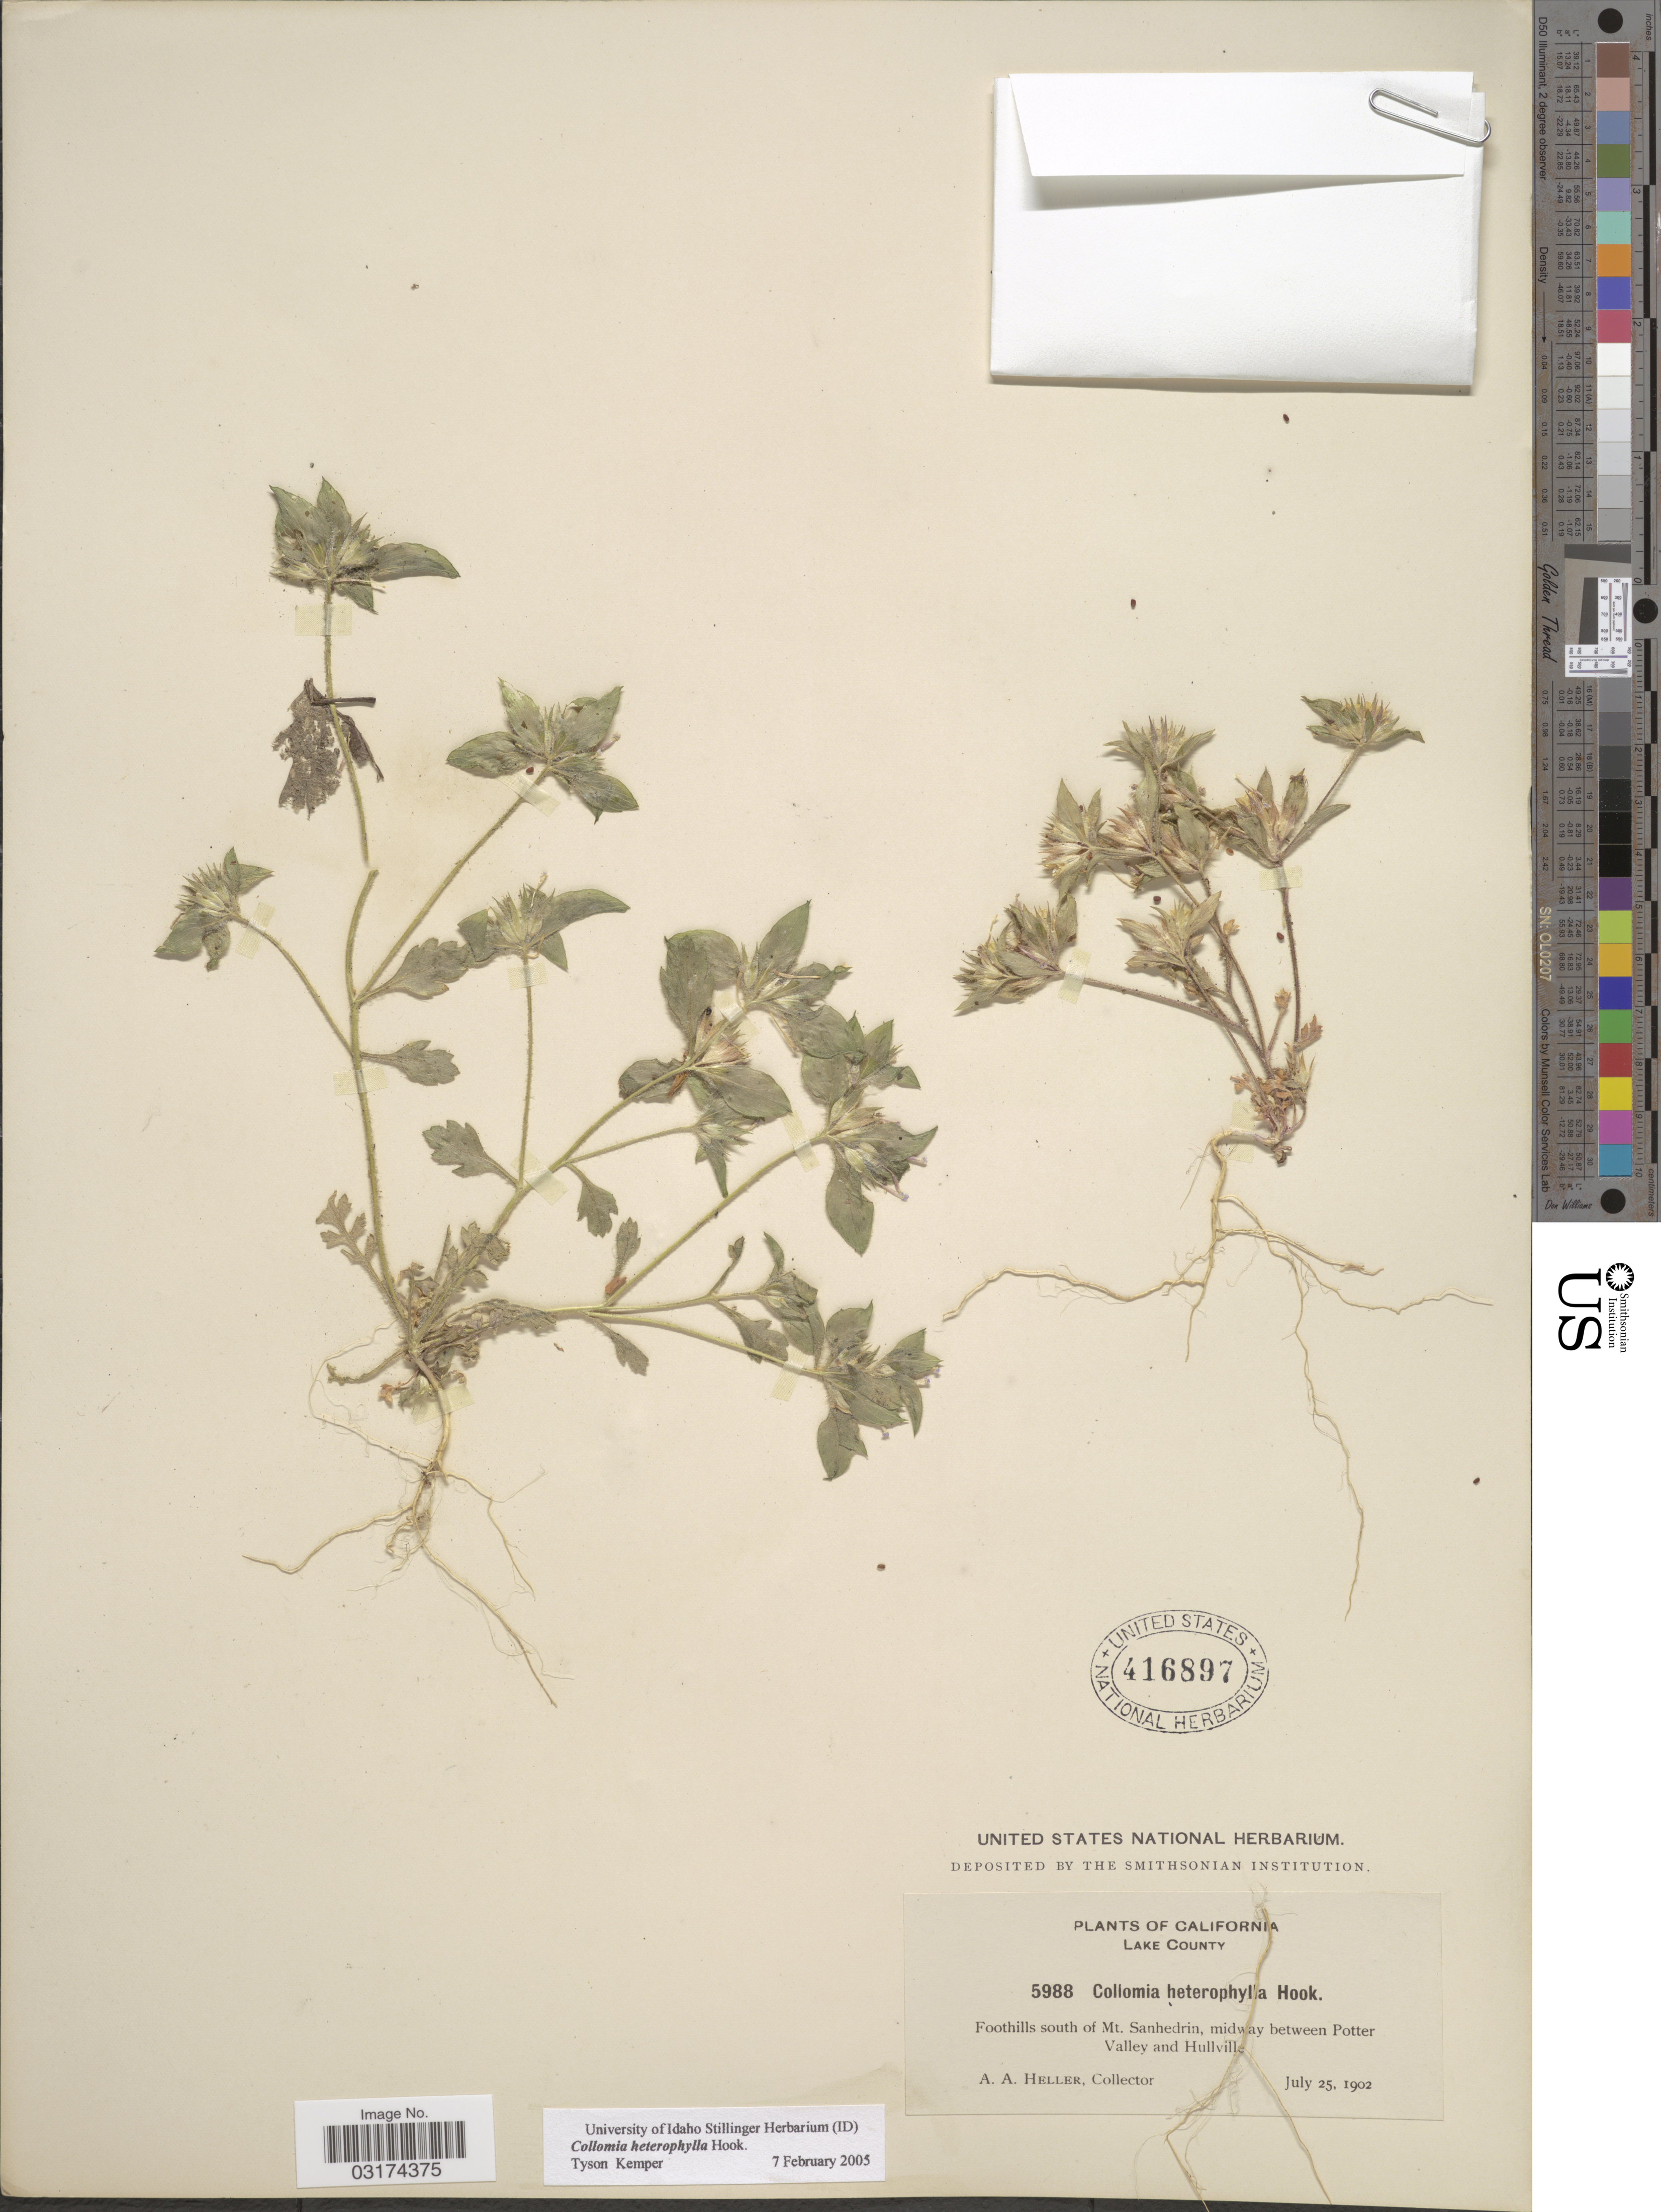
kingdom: Plantae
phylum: Tracheophyta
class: Magnoliopsida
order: Ericales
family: Polemoniaceae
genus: Collomia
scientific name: Collomia heterophylla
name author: Hook.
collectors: A. A. Heller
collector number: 5988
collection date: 1902-07-25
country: United States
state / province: California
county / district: Lake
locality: Lake County. Foothills south of Mt. Sanherdrin, midway between Potter Valley and Hullville.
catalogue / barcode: US 416897